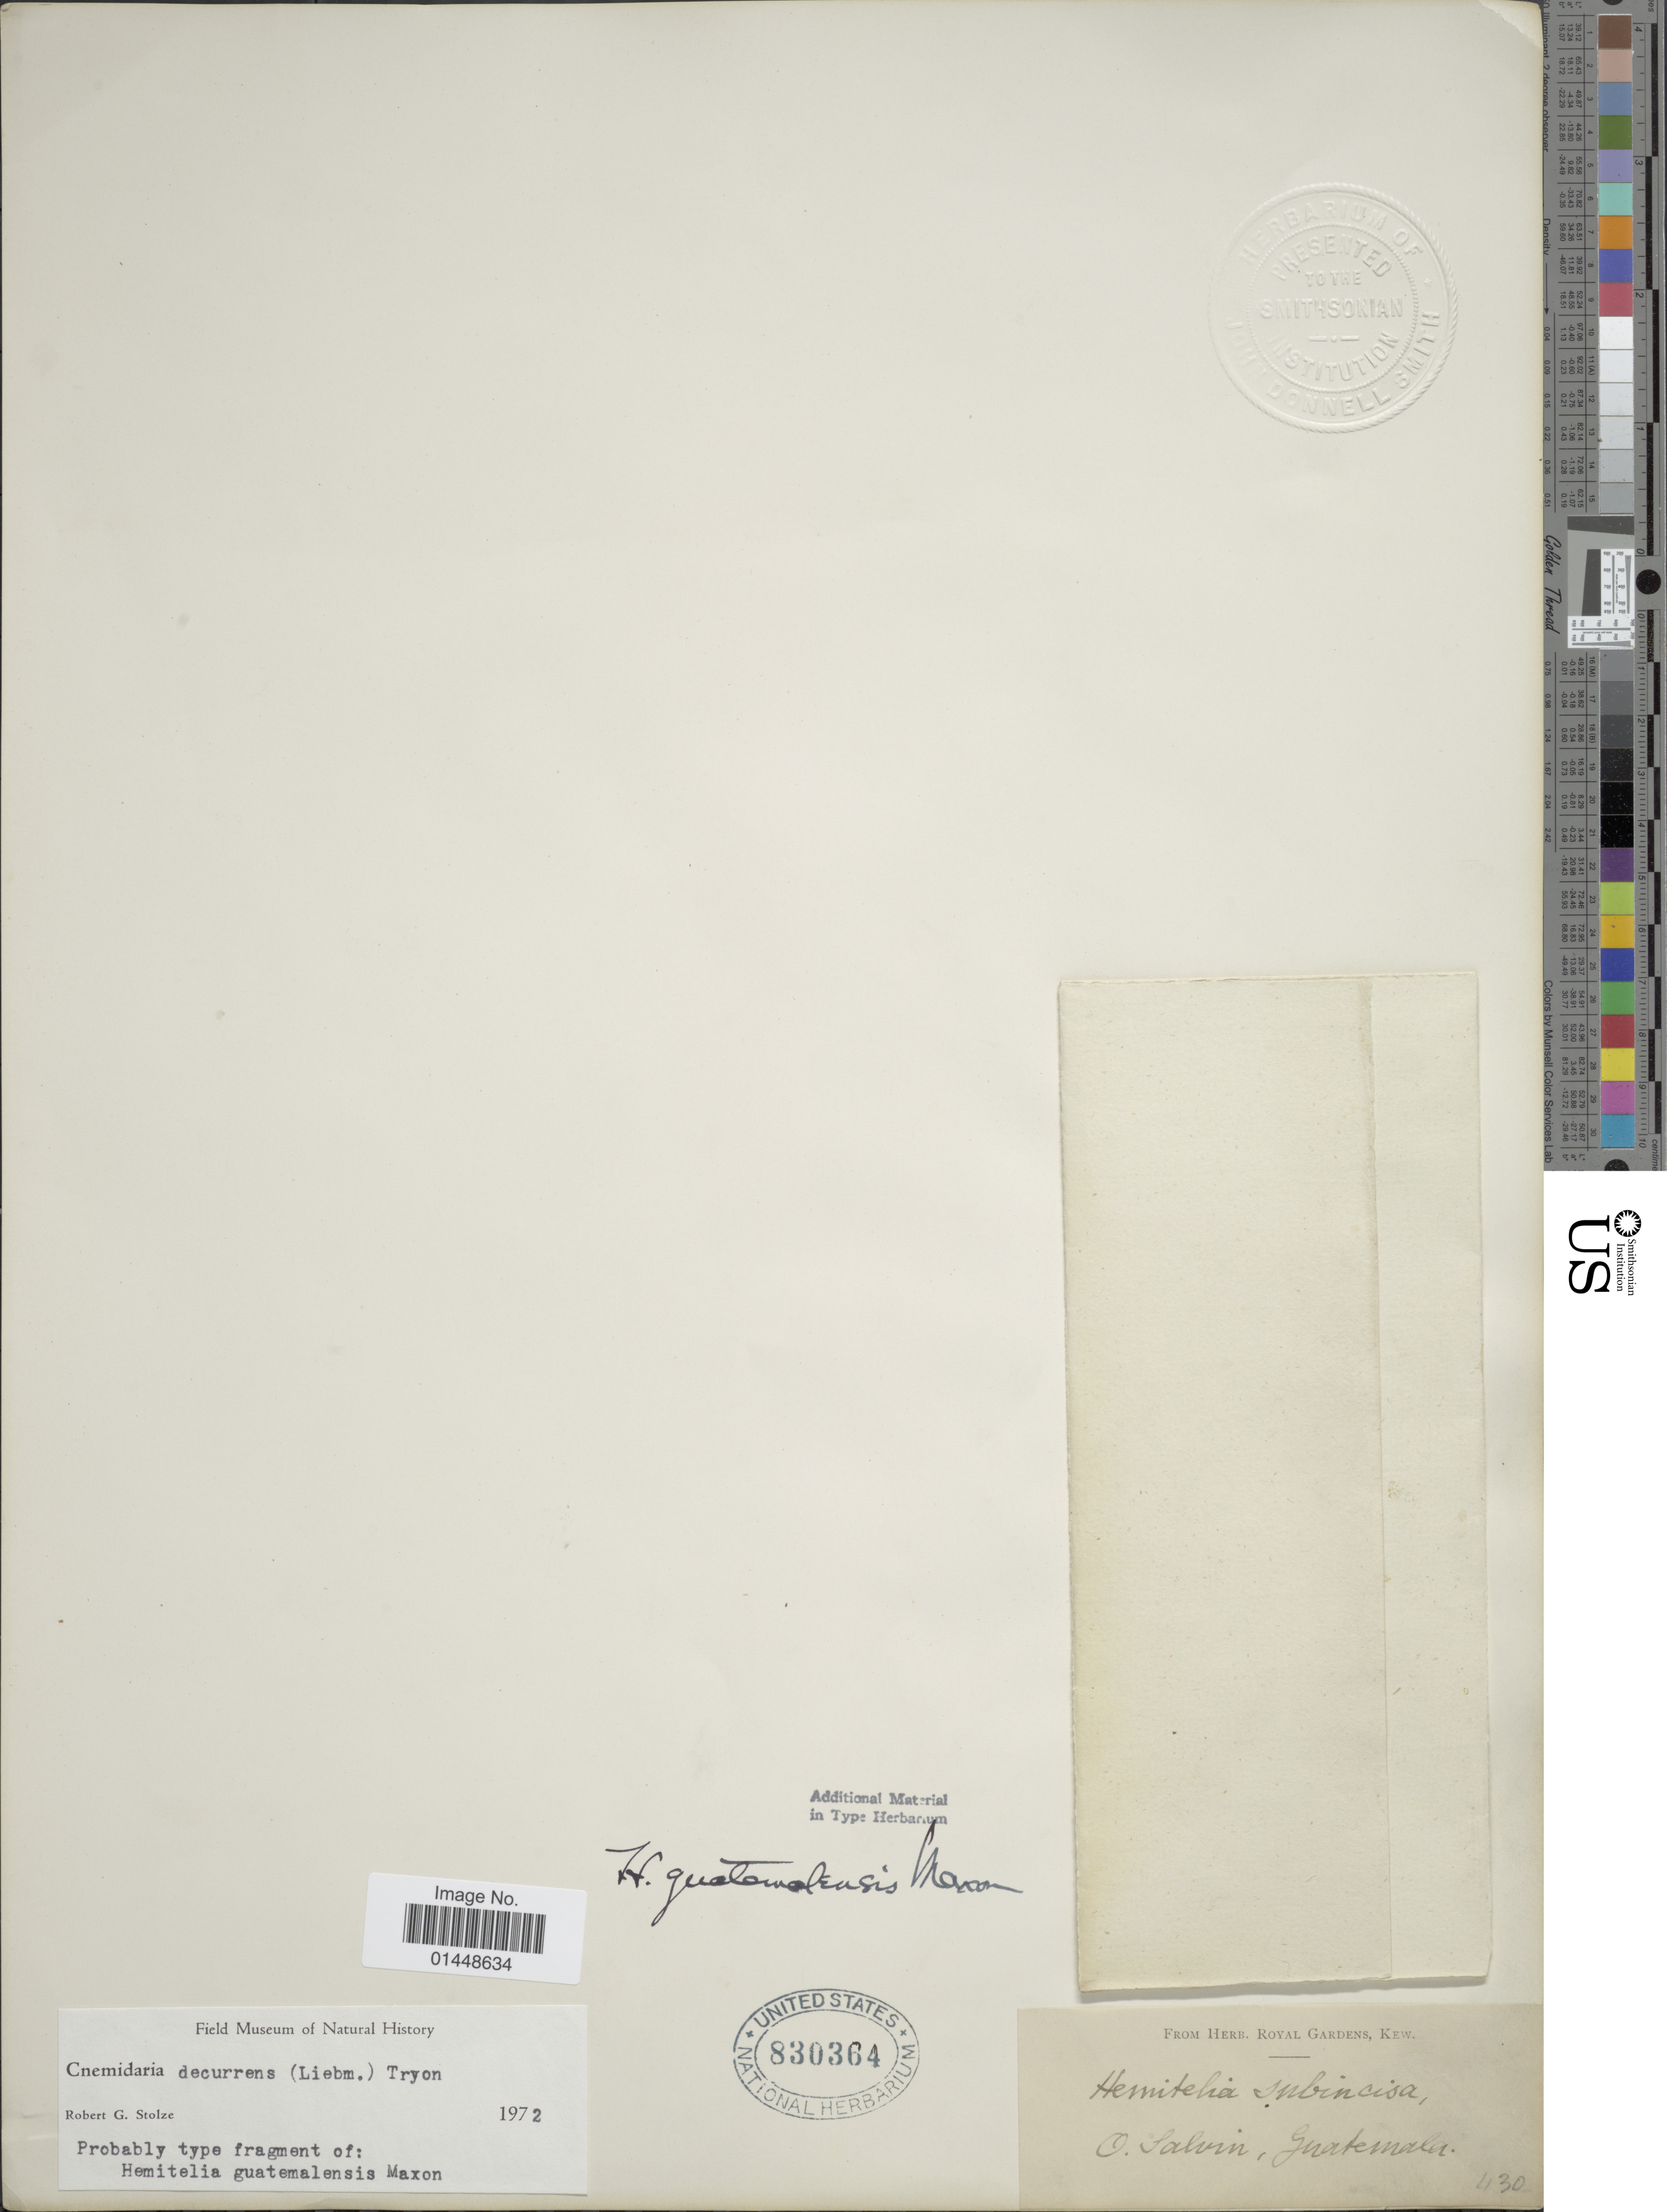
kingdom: Plantae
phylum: Tracheophyta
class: Polypodiopsida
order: Cyatheales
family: Cyatheaceae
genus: Cyathea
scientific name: Cyathea decurrens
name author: (Hook.) Copel.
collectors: O. Salvin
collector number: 430 ?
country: Guatemala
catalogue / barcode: US 830364